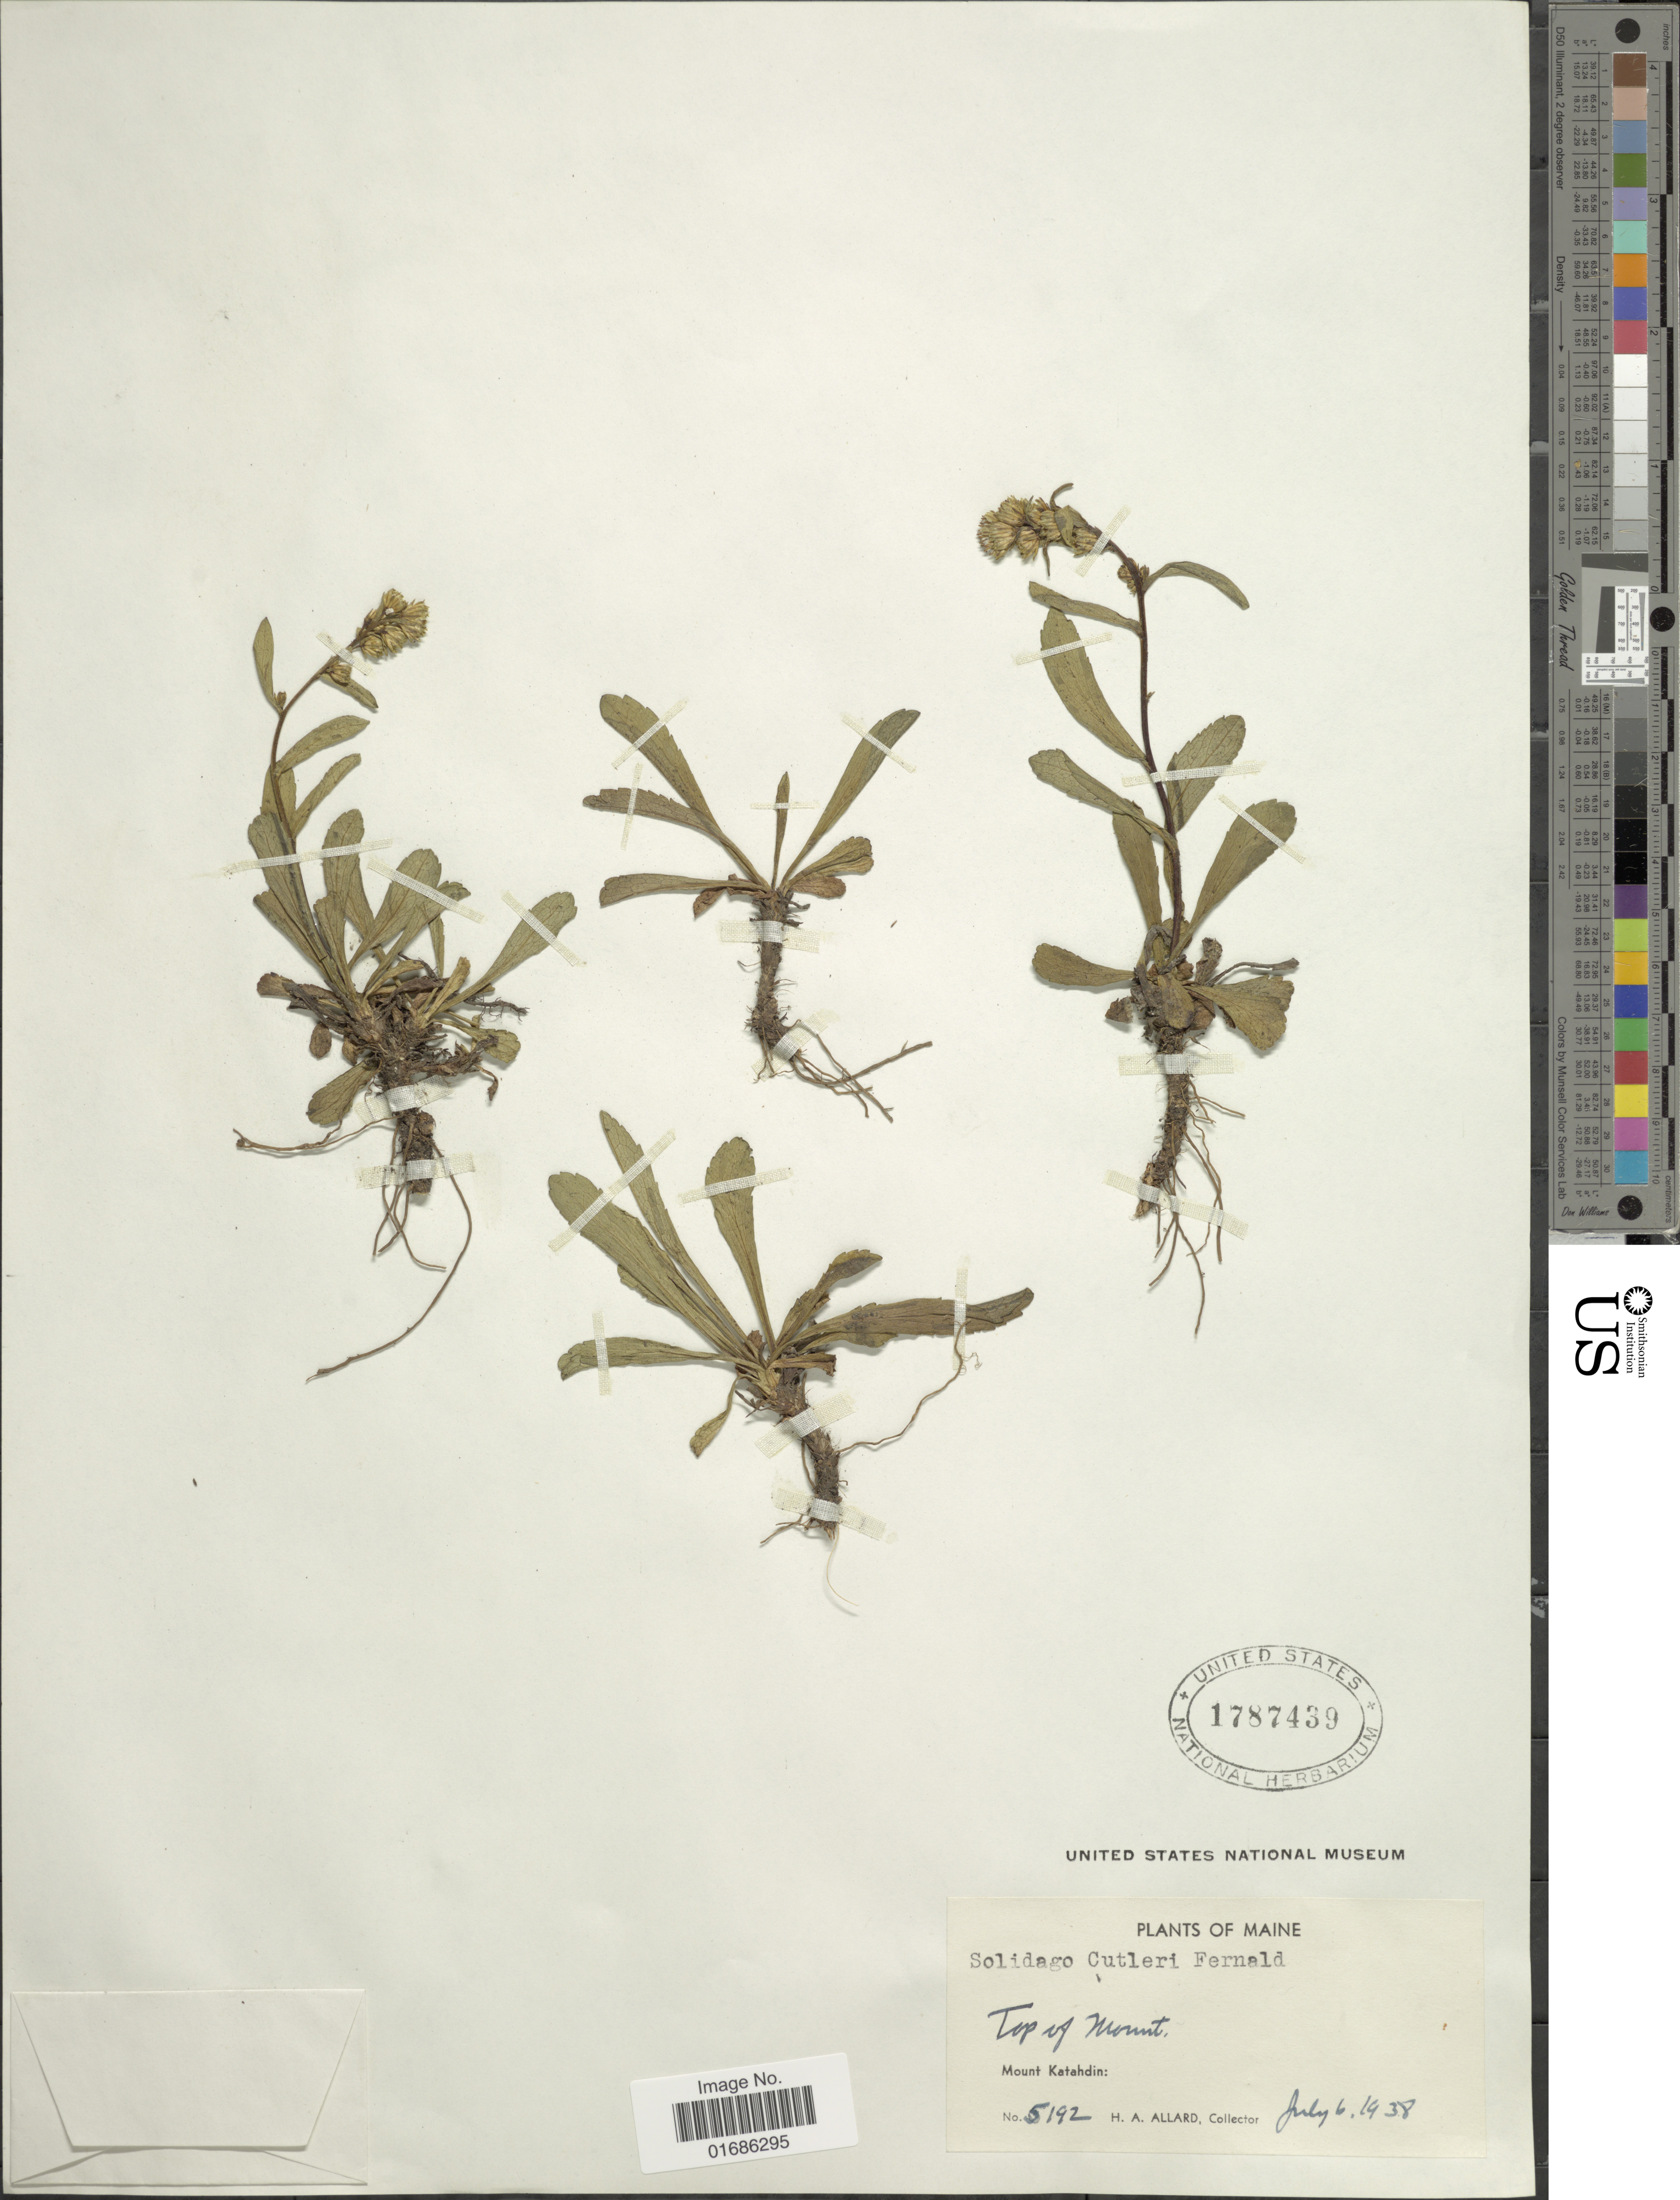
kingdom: Plantae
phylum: Tracheophyta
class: Magnoliopsida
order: Asterales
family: Asteraceae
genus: Solidago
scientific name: Solidago cutleri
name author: Fernald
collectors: H. A. Allard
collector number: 5192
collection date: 1938-07-06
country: United States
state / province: Maine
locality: Top of Mount, Mount Katahdin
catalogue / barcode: US 1787439